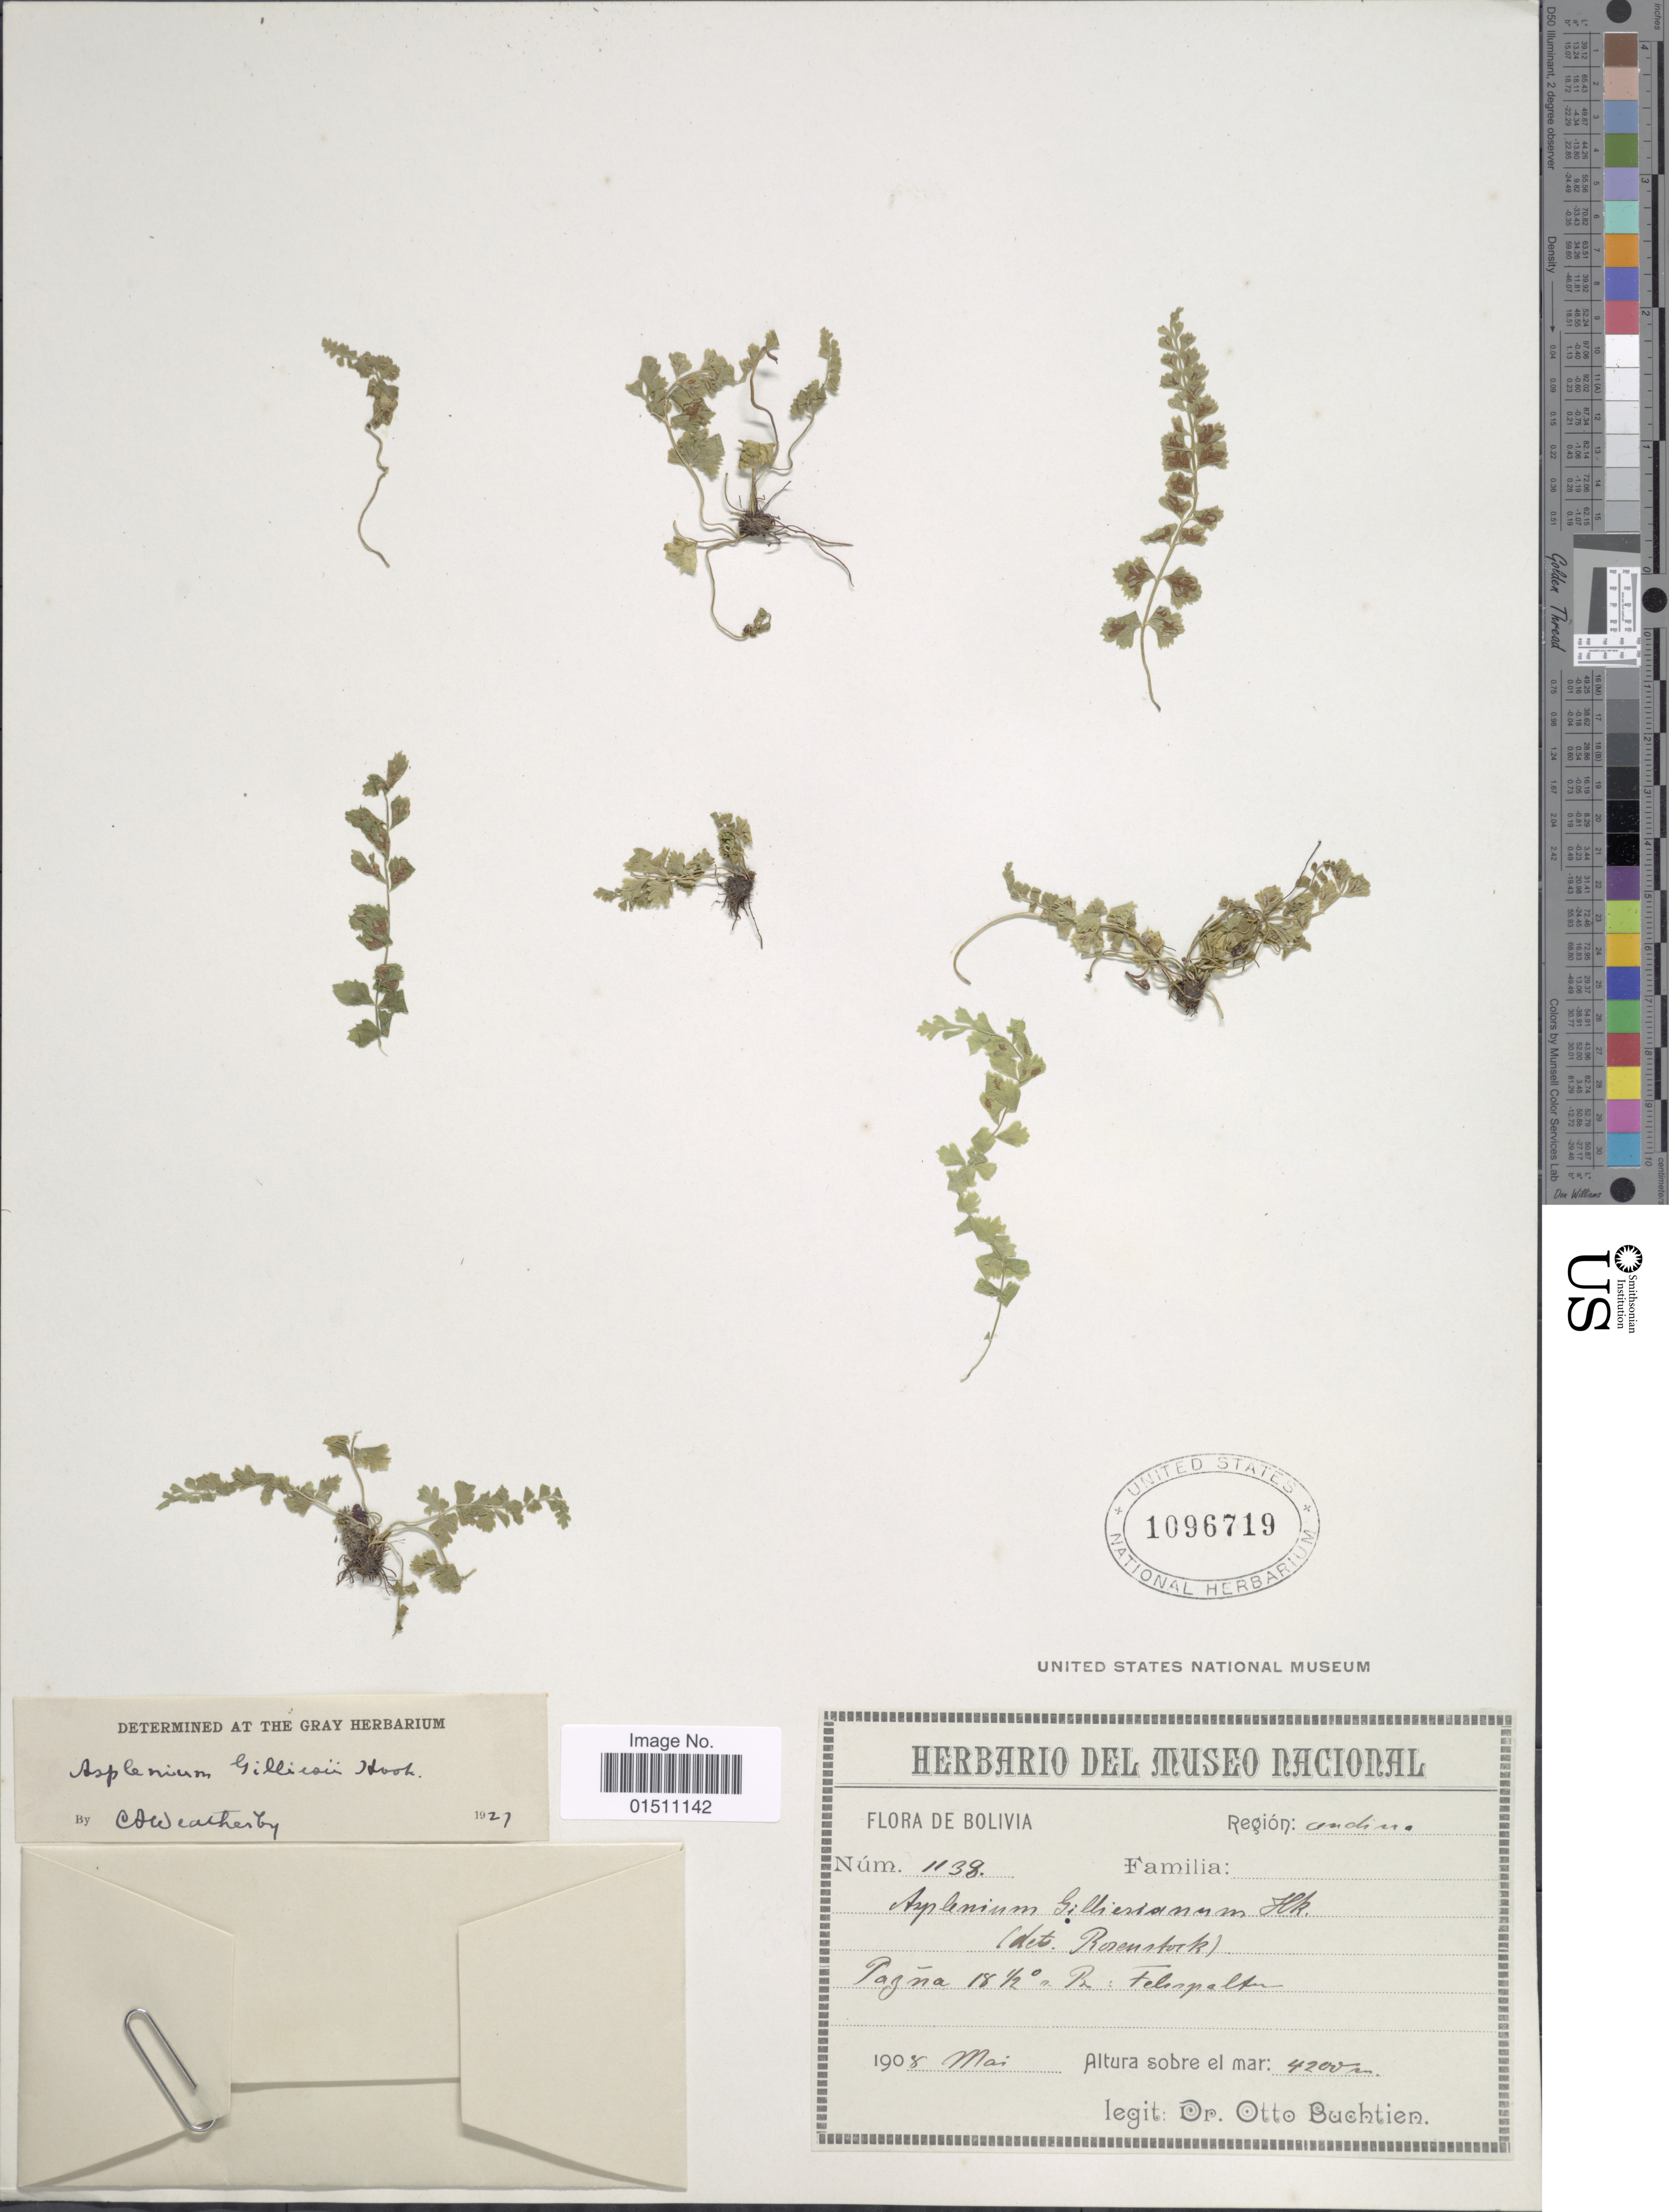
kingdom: Plantae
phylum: Tracheophyta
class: Polypodiopsida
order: Polypodiales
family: Aspleniaceae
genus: Asplenium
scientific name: Asplenium gilliesii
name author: Hook.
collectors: O. Buchtien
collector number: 1138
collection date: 1908-05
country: Bolivia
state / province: Oruro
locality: Pazña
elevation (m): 4200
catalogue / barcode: US 1096719